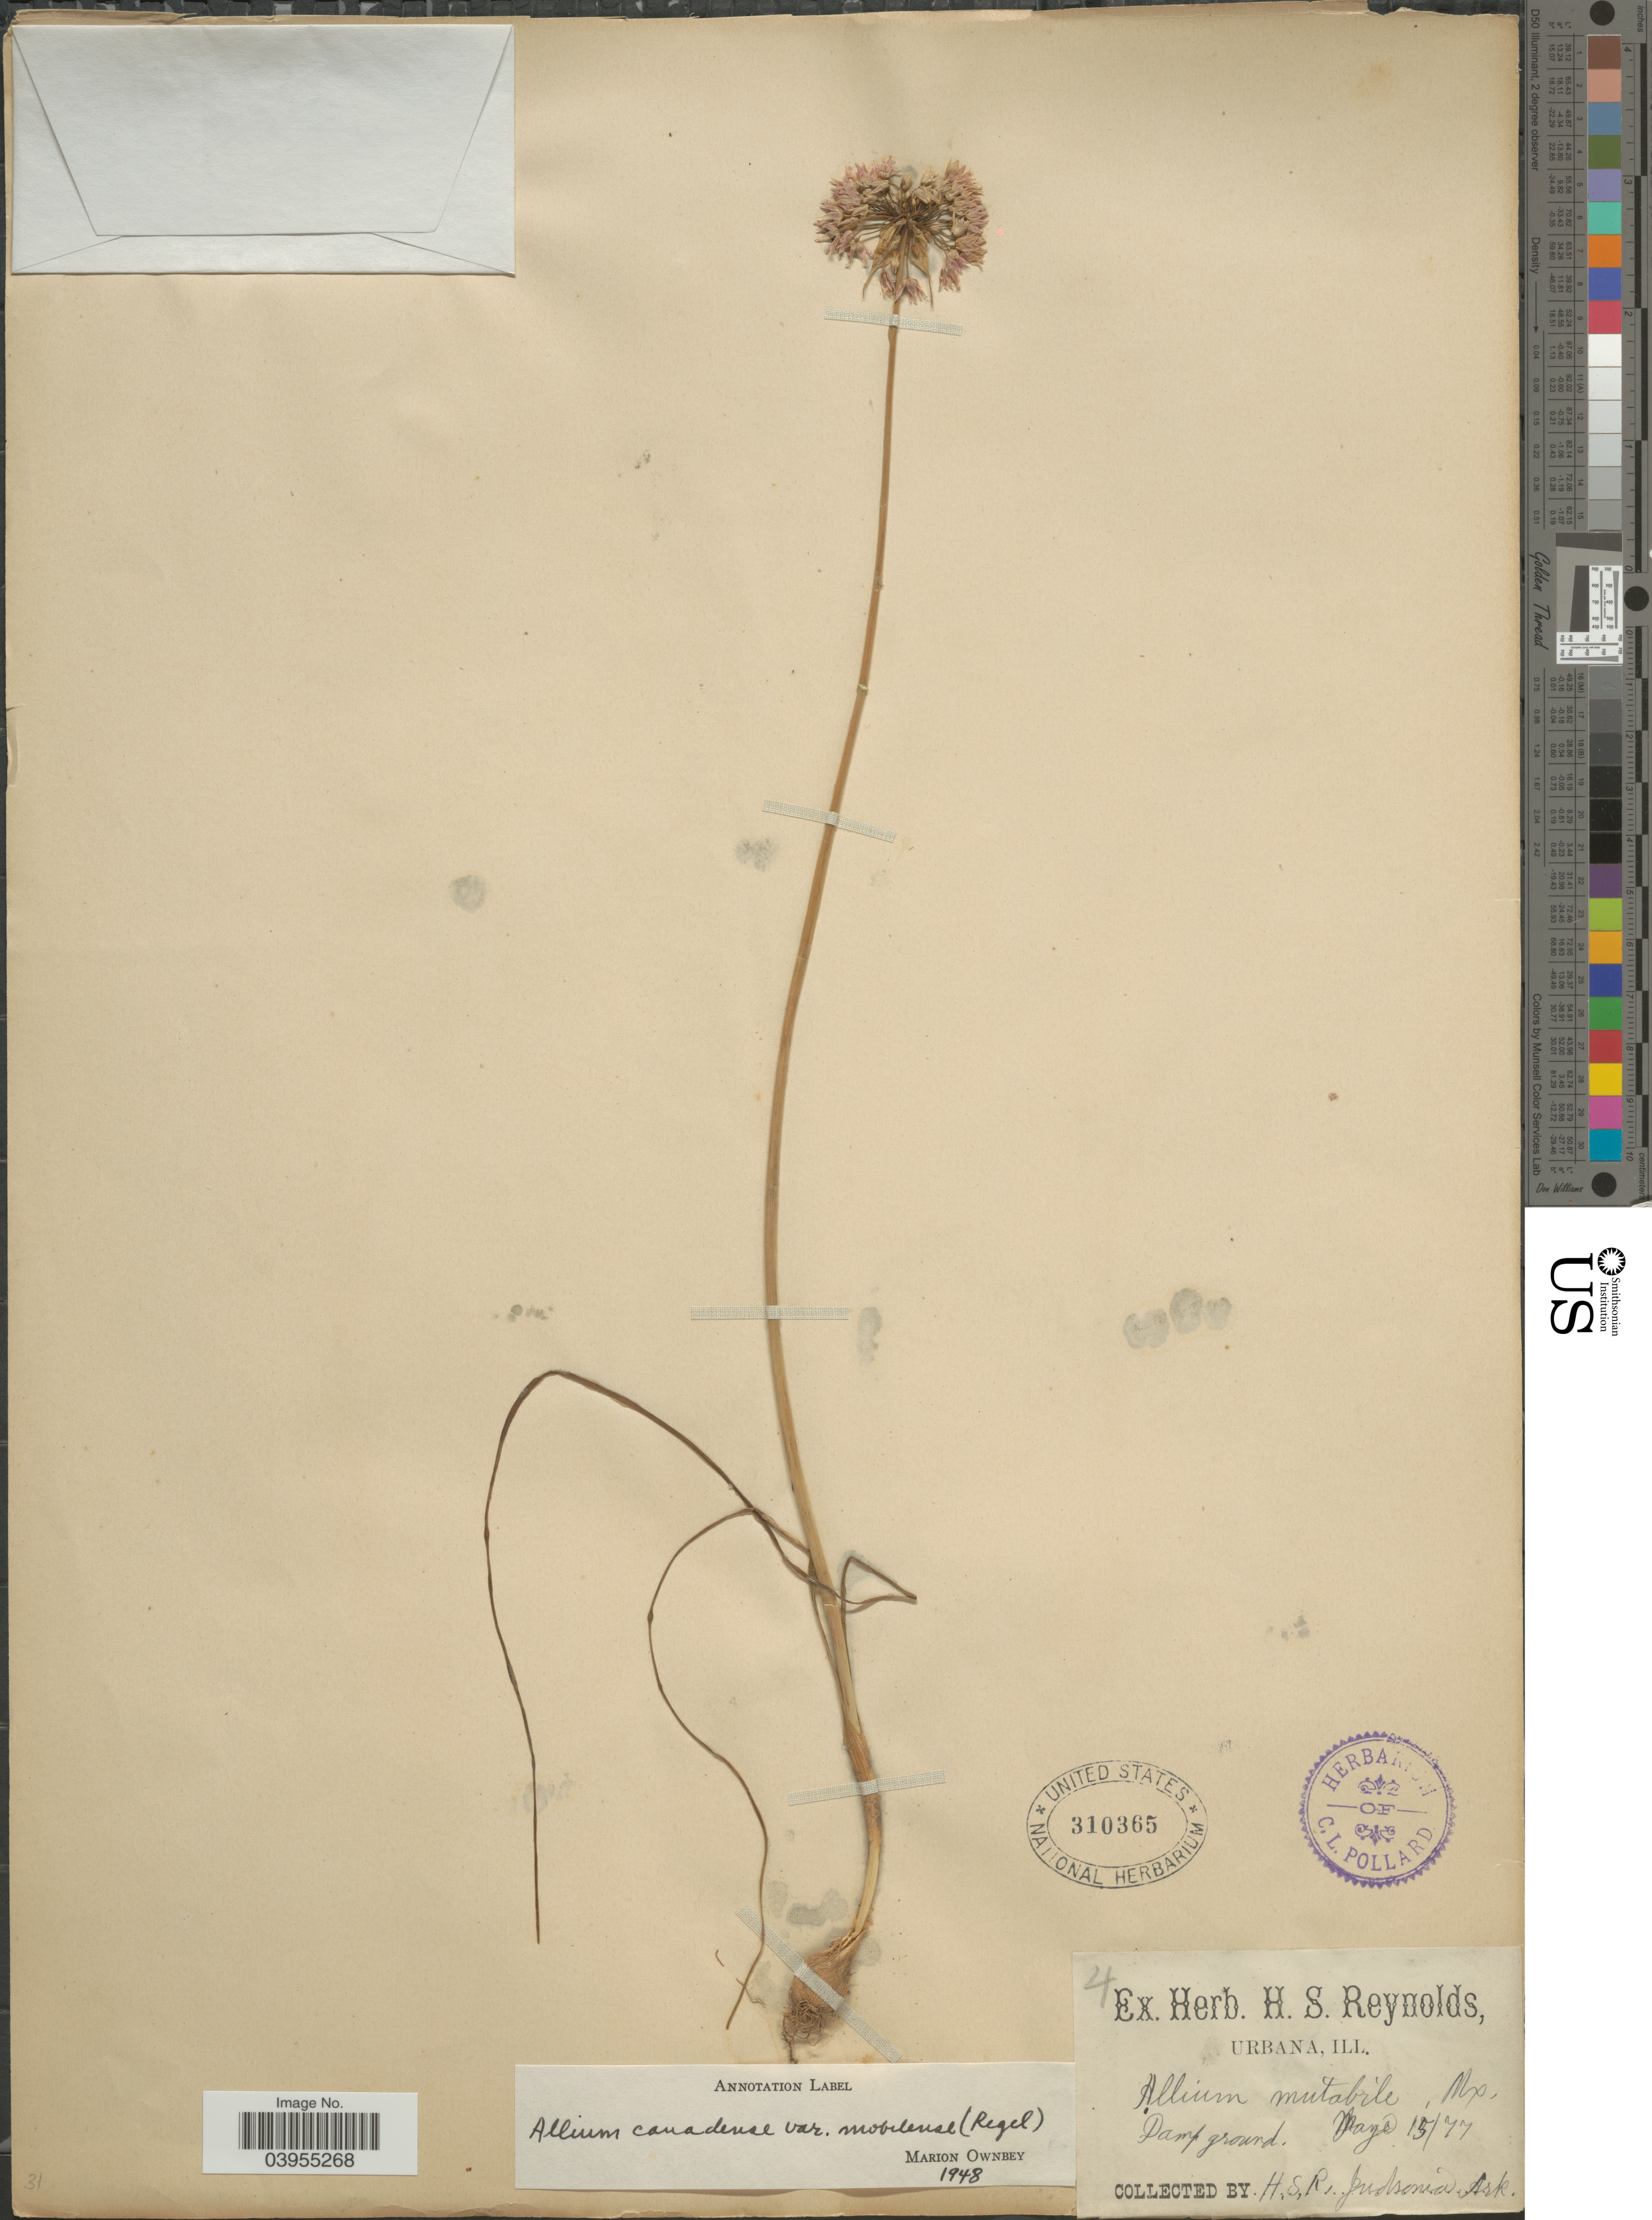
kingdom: Plantae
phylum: Tracheophyta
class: Liliopsida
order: Asparagales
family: Amaryllidaceae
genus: Allium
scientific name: Allium canadense var. mobilense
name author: (Regel) Traub & Ownbey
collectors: H. Reynolds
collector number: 4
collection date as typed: Transcribed d/m/y: 15/5/77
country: United States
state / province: Arkansas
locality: Judsonia.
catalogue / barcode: US 310365